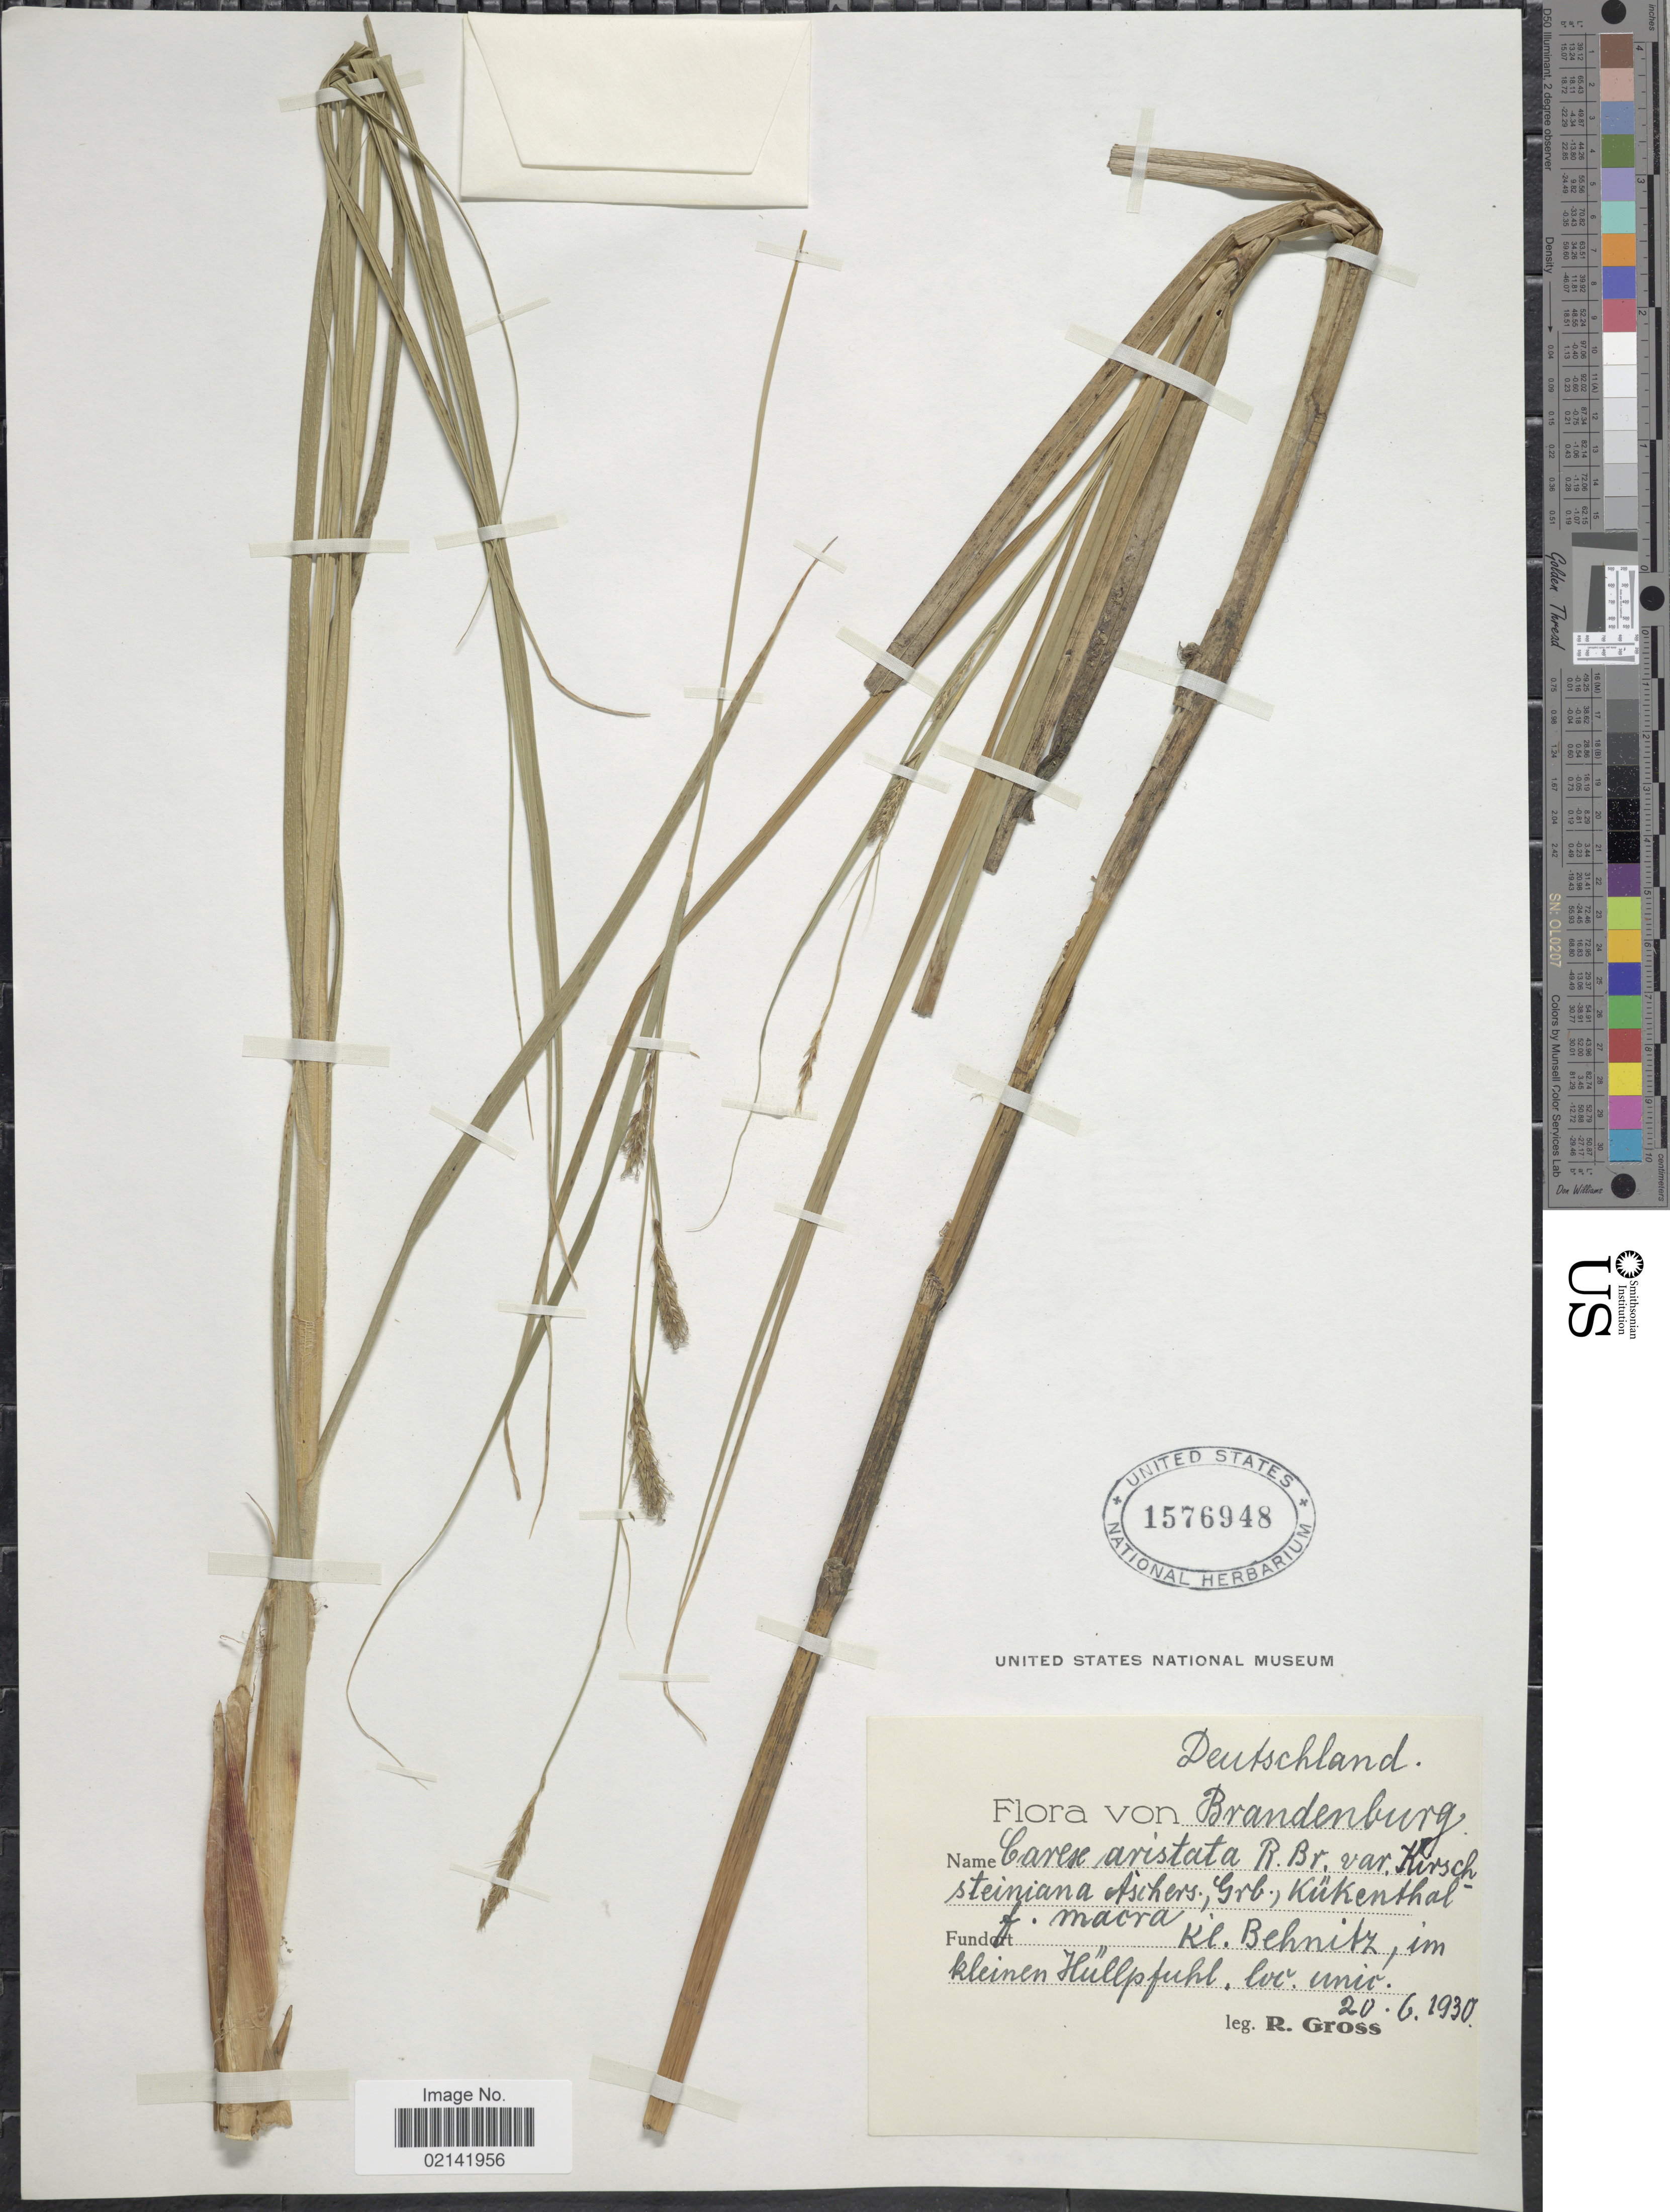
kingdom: Plantae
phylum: Tracheophyta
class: Liliopsida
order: Poales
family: Cyperaceae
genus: Carex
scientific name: Carex atherodes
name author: Spreng.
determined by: Strong, Mark T., (BOT), Smithsonian Institution - National Museum of Natural History (UNITED STATES)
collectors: R. Gross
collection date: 1930-06-20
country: Germany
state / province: Brandenburg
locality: Deutschland. Kl. Behnitz, im kleinen Hullpfuhl. loc. unic.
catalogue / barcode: US 1576948